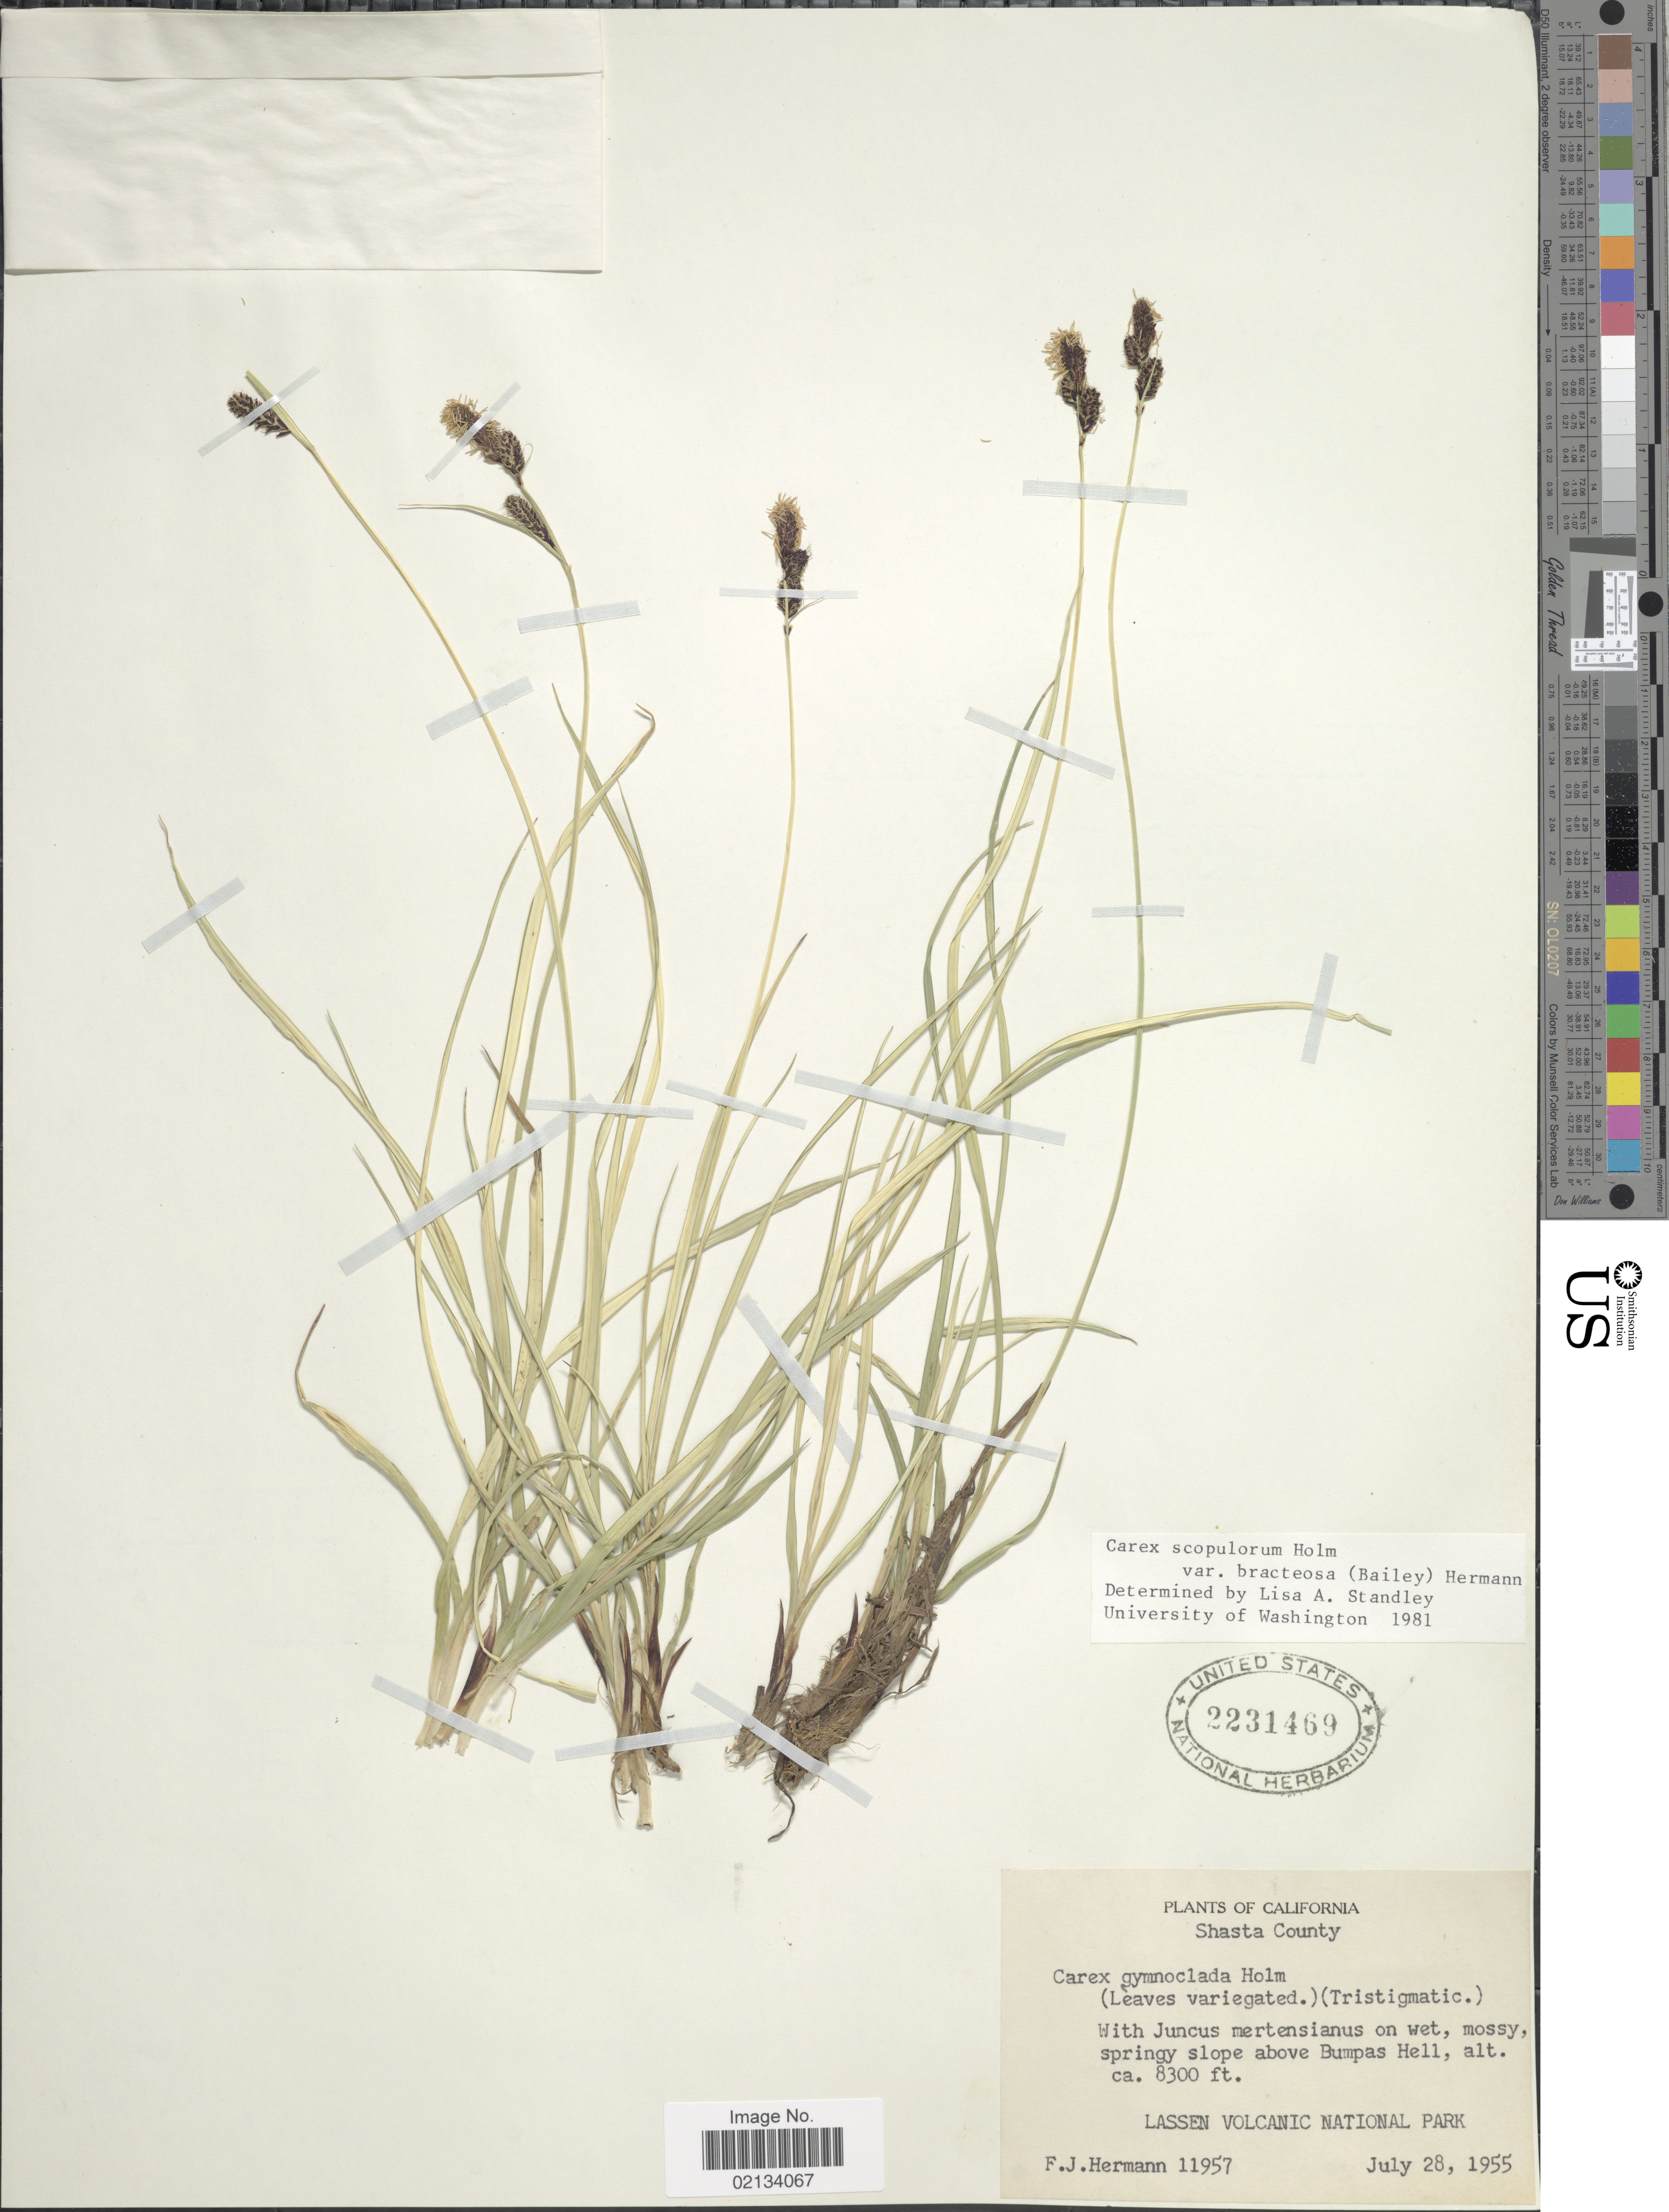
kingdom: Plantae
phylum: Tracheophyta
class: Liliopsida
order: Poales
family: Cyperaceae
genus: Carex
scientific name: Carex scopulorum var. bracteosa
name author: (L.H. Bailey) F.J. Herm.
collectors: F. J. Hermann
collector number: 11957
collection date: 1955-07-28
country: United States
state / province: California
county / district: Shasta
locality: Shasta County, on wet, mossy, springy slope above Bumpass Hell, Lassen Volcanic National Park.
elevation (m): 2530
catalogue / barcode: US 2231469